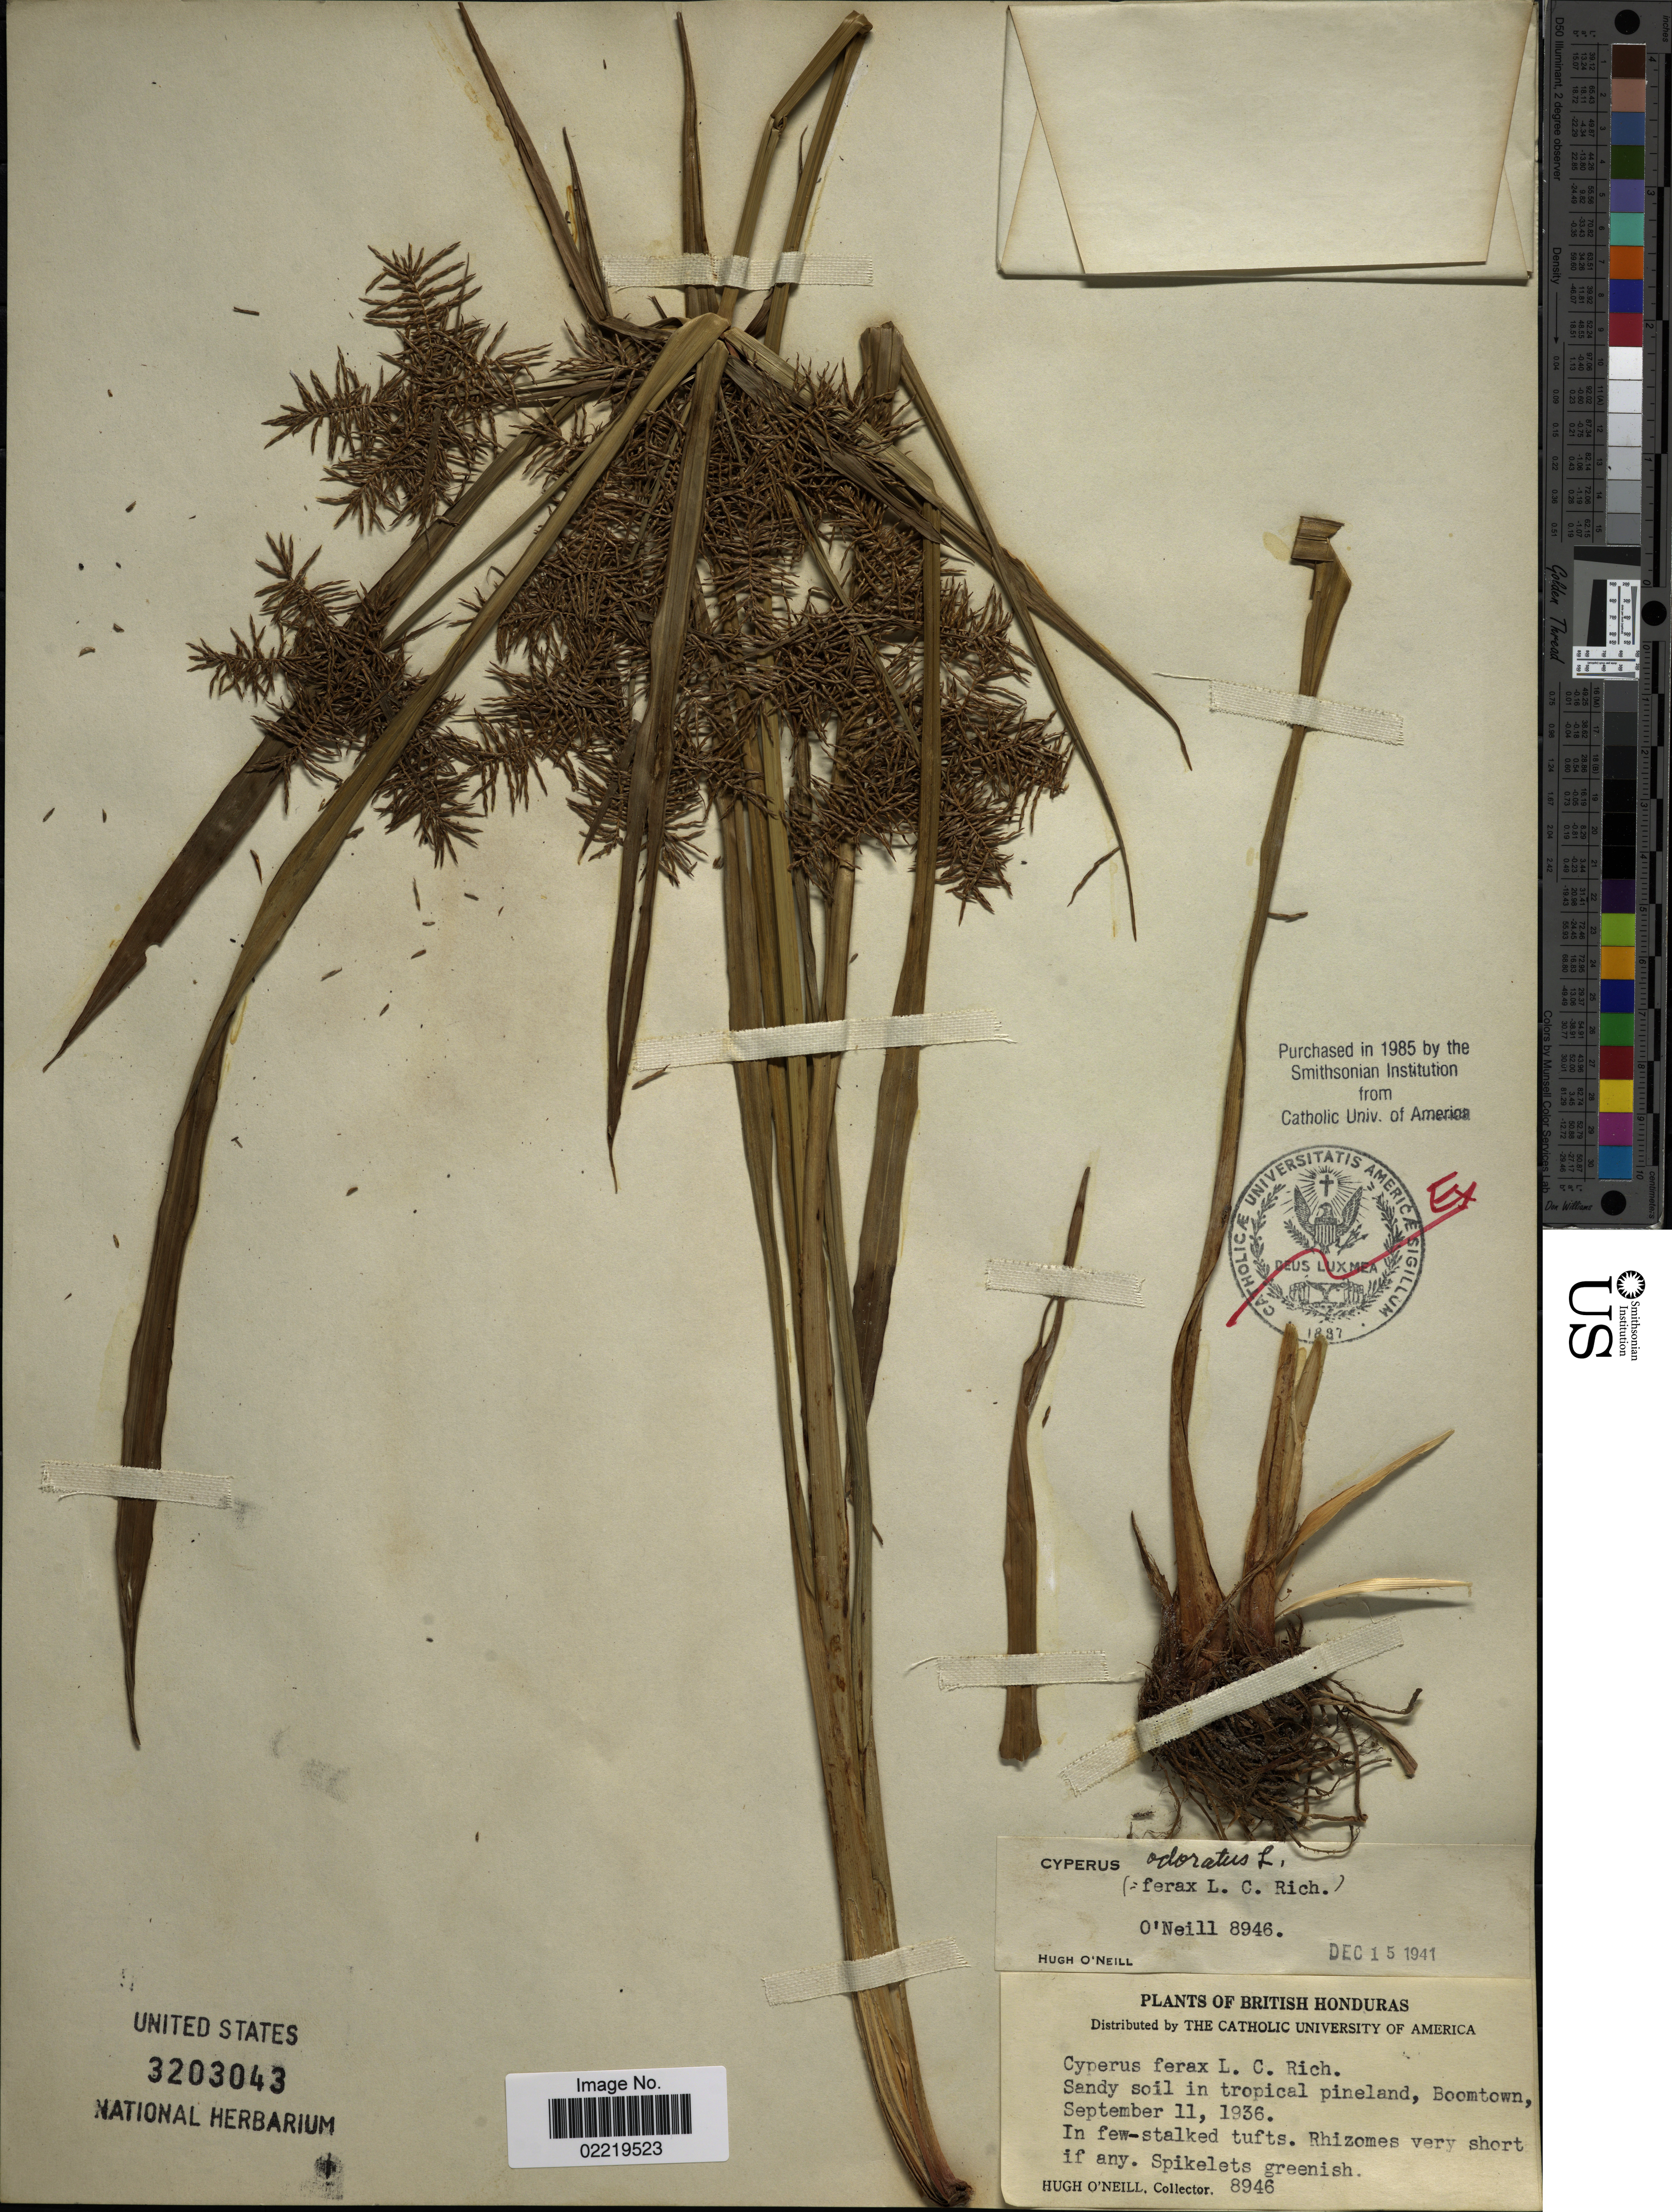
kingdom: Plantae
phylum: Tracheophyta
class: Liliopsida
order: Poales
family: Cyperaceae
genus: Cyperus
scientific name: Cyperus odoratus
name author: L.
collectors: H. O'Neill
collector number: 8946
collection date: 1936-09-11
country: Belize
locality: British Honduras, sandy soil in tropical pineland, Boomtown.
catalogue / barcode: US 3203043